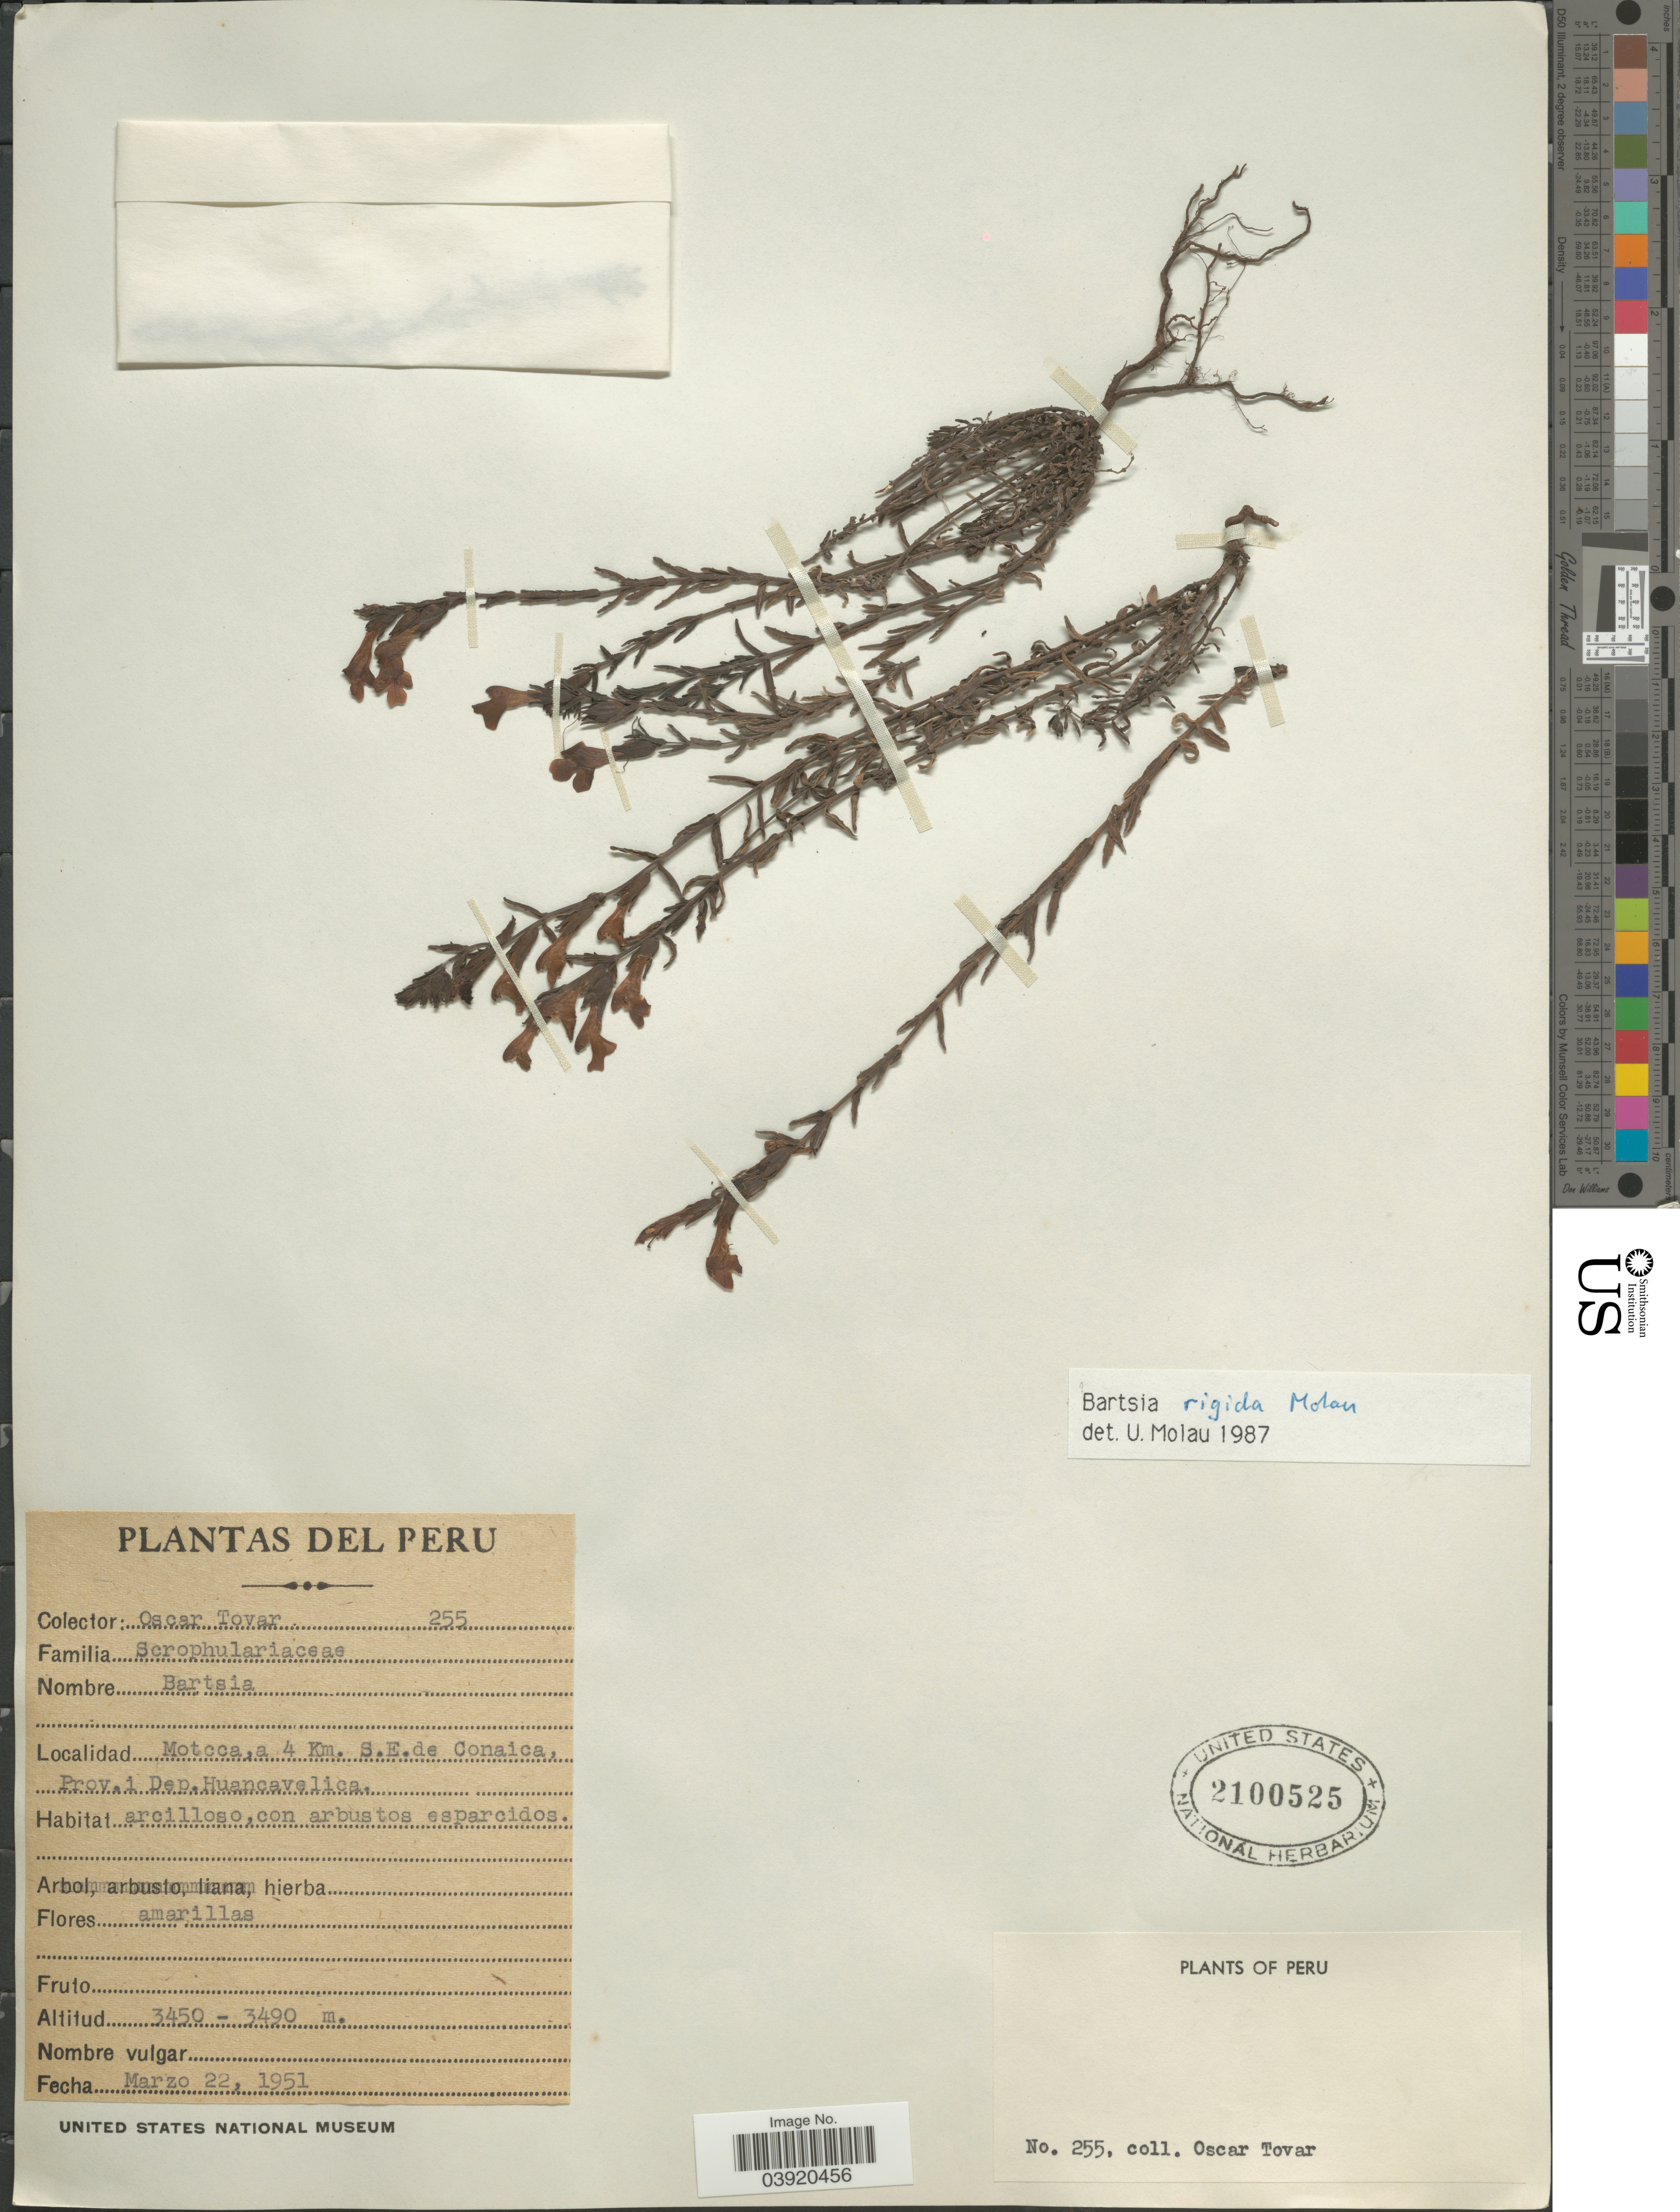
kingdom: Plantae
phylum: Tracheophyta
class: Magnoliopsida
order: Lamiales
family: Orobanchaceae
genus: Bartsia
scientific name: Bartsia rigida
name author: Molau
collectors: Ó. Tovar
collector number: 255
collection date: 1951-03-22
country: Peru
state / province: Huancavelica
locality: Motcca, a 4 Km. S.E.de Conaica, Prov. i Dep. Huancavelica.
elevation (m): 3450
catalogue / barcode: US 2100525